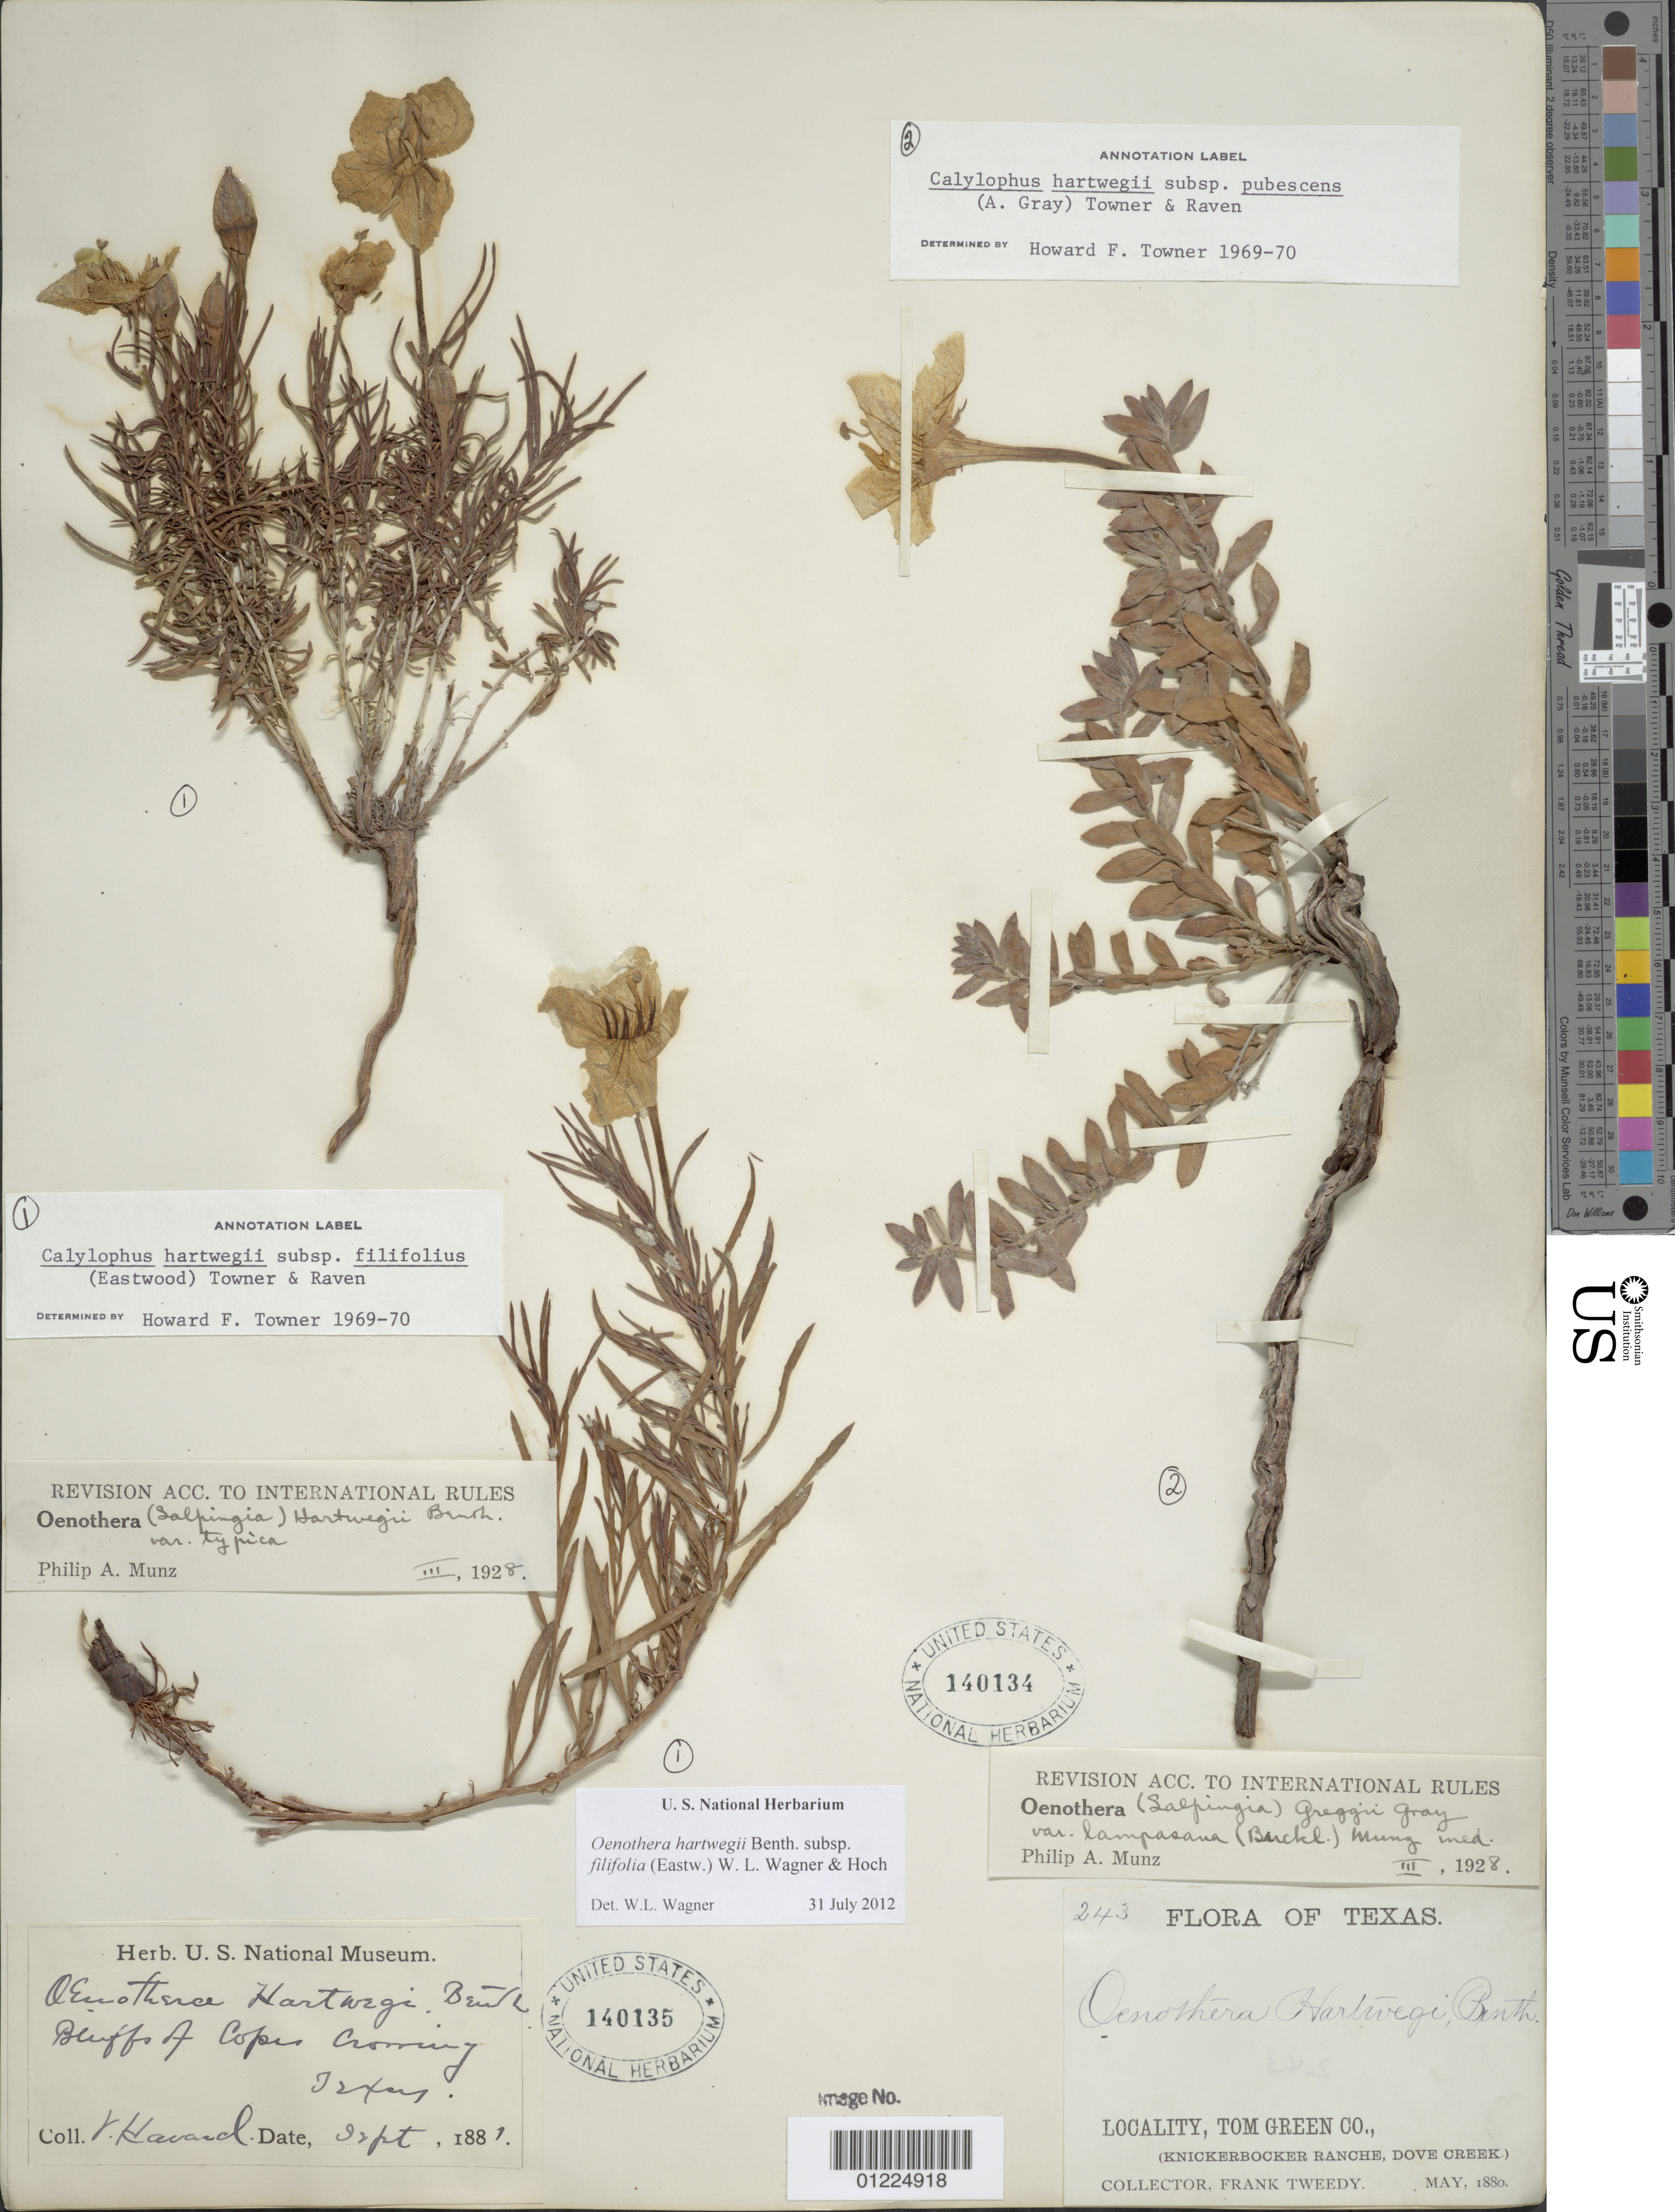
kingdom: Plantae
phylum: Tracheophyta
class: Magnoliopsida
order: Myrtales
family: Onagraceae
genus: Oenothera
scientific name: Oenothera hartwegii subsp. filifolia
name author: (Eastw.) W.L. Wagner & Hoch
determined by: Wagner, W. L., (BOT), Smithsonian Institution - National Museum of Natural History (UNITED STATES)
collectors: F. Tweedy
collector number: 243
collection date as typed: May 1880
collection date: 1880-05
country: United States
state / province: Texas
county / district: Tom Green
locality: Knickerbocker Ranche, Dove Creek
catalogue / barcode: US 140134